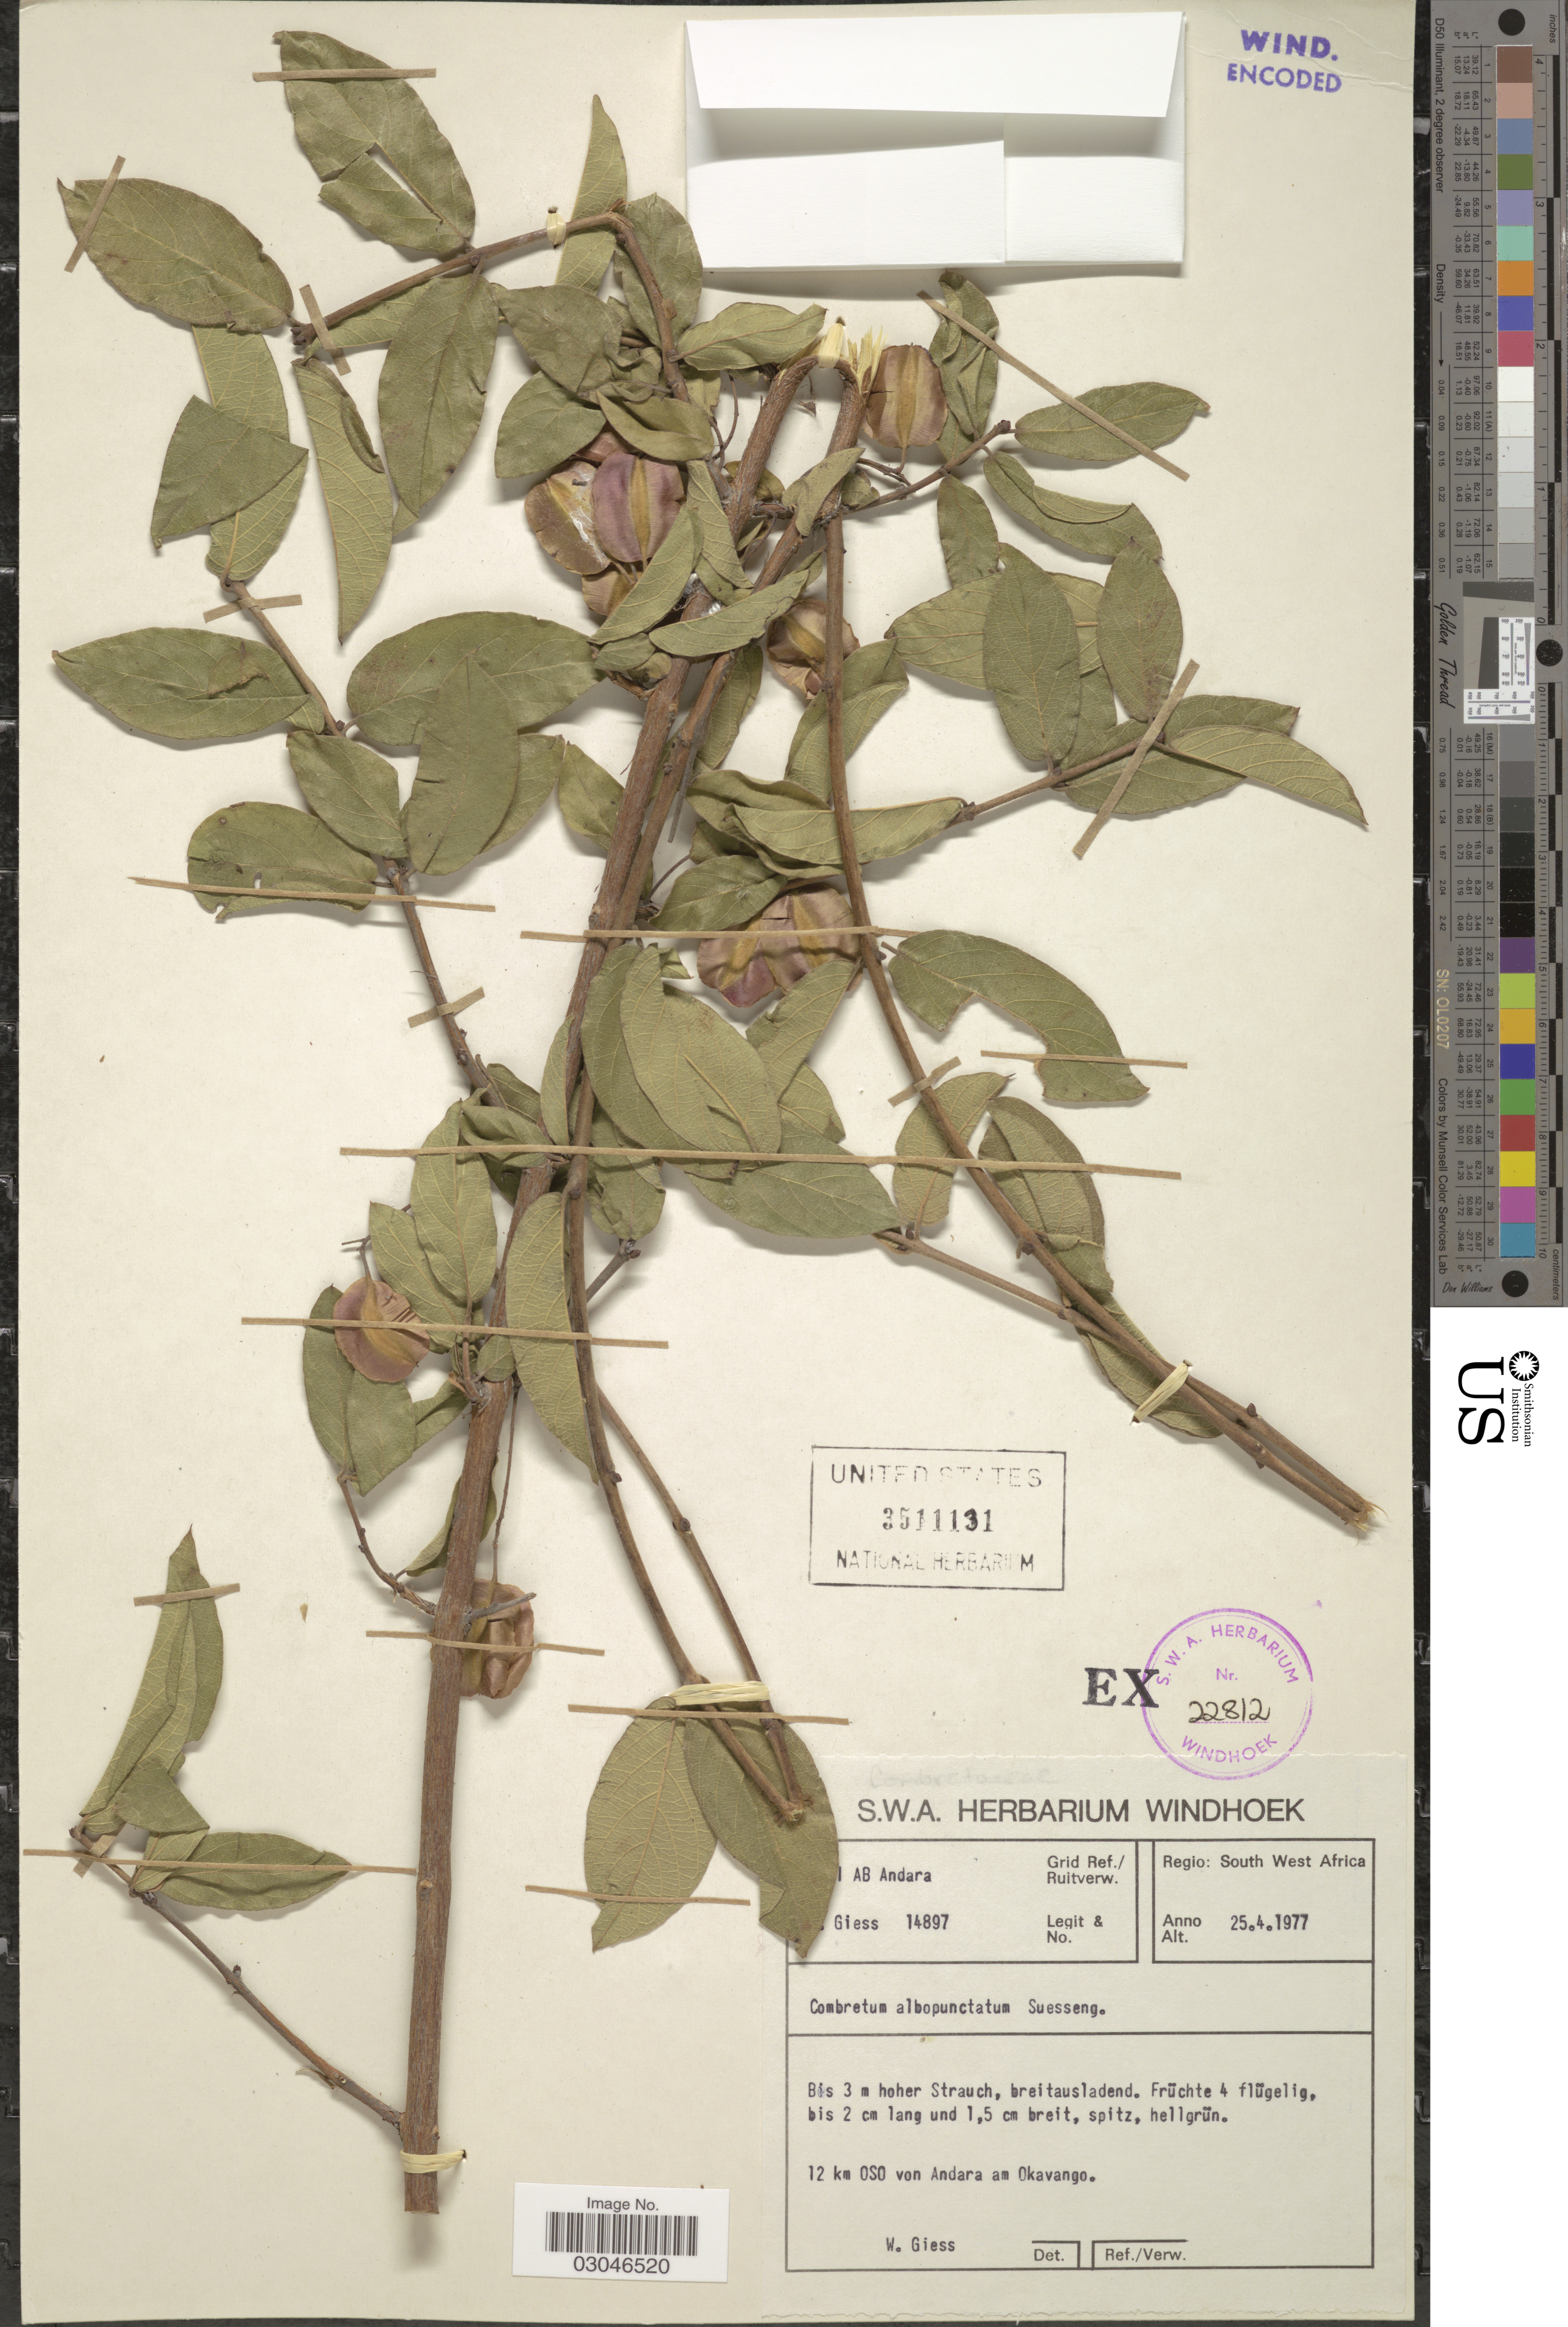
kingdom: Plantae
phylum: Tracheophyta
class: Magnoliopsida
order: Myrtales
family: Combretaceae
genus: Combretum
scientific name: Combretum albopunctatum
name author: Suess.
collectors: Giess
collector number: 14897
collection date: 1977-04-25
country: Namibia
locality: [illegible text] AB Andara Grid Ref./Ruitverw. Regio: South West Africa. 12 km OSO von Andara am Okavango.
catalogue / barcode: US 3511131